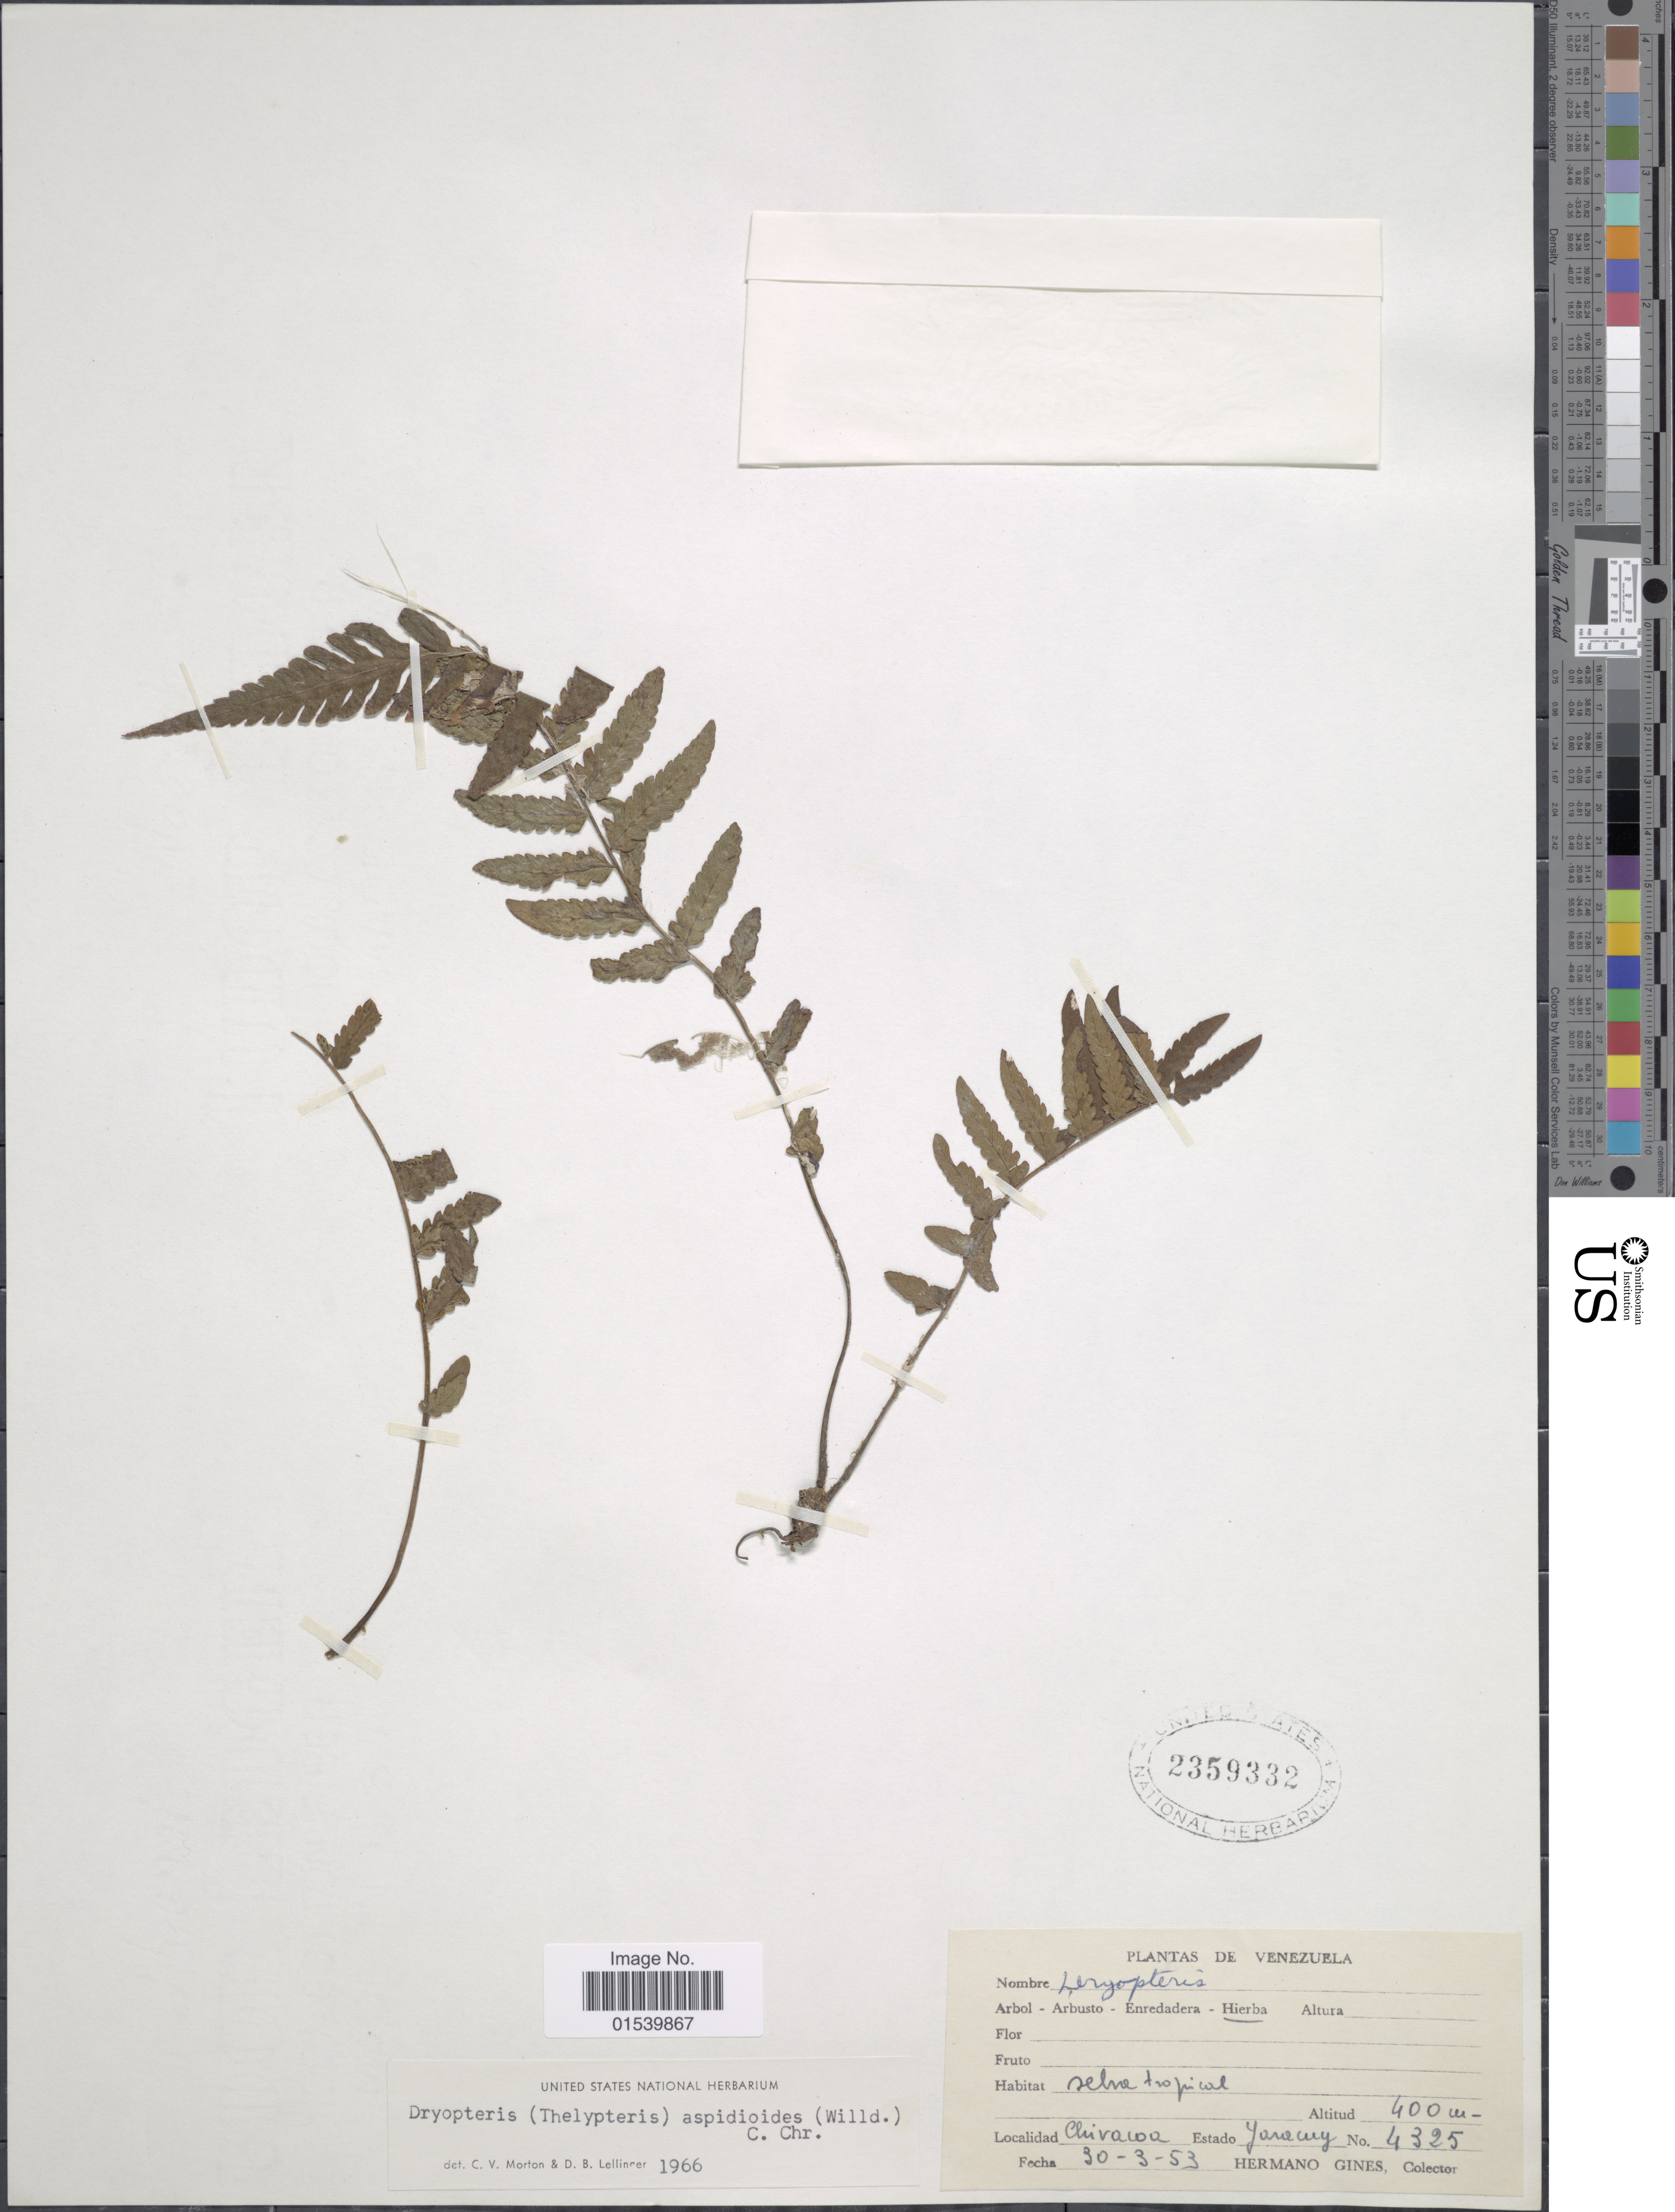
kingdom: Plantae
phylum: Tracheophyta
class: Polypodiopsida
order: Polypodiales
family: Thelypteridaceae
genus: Amauropelta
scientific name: Amauropelta aspidioides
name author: (Willd.) Pic. Serm.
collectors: Bro. Gines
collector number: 4325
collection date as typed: Transcribed d/m/y: 30/3/53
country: Venezuela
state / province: Yaracuy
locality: Chivacoa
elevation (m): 400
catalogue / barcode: US 2359332